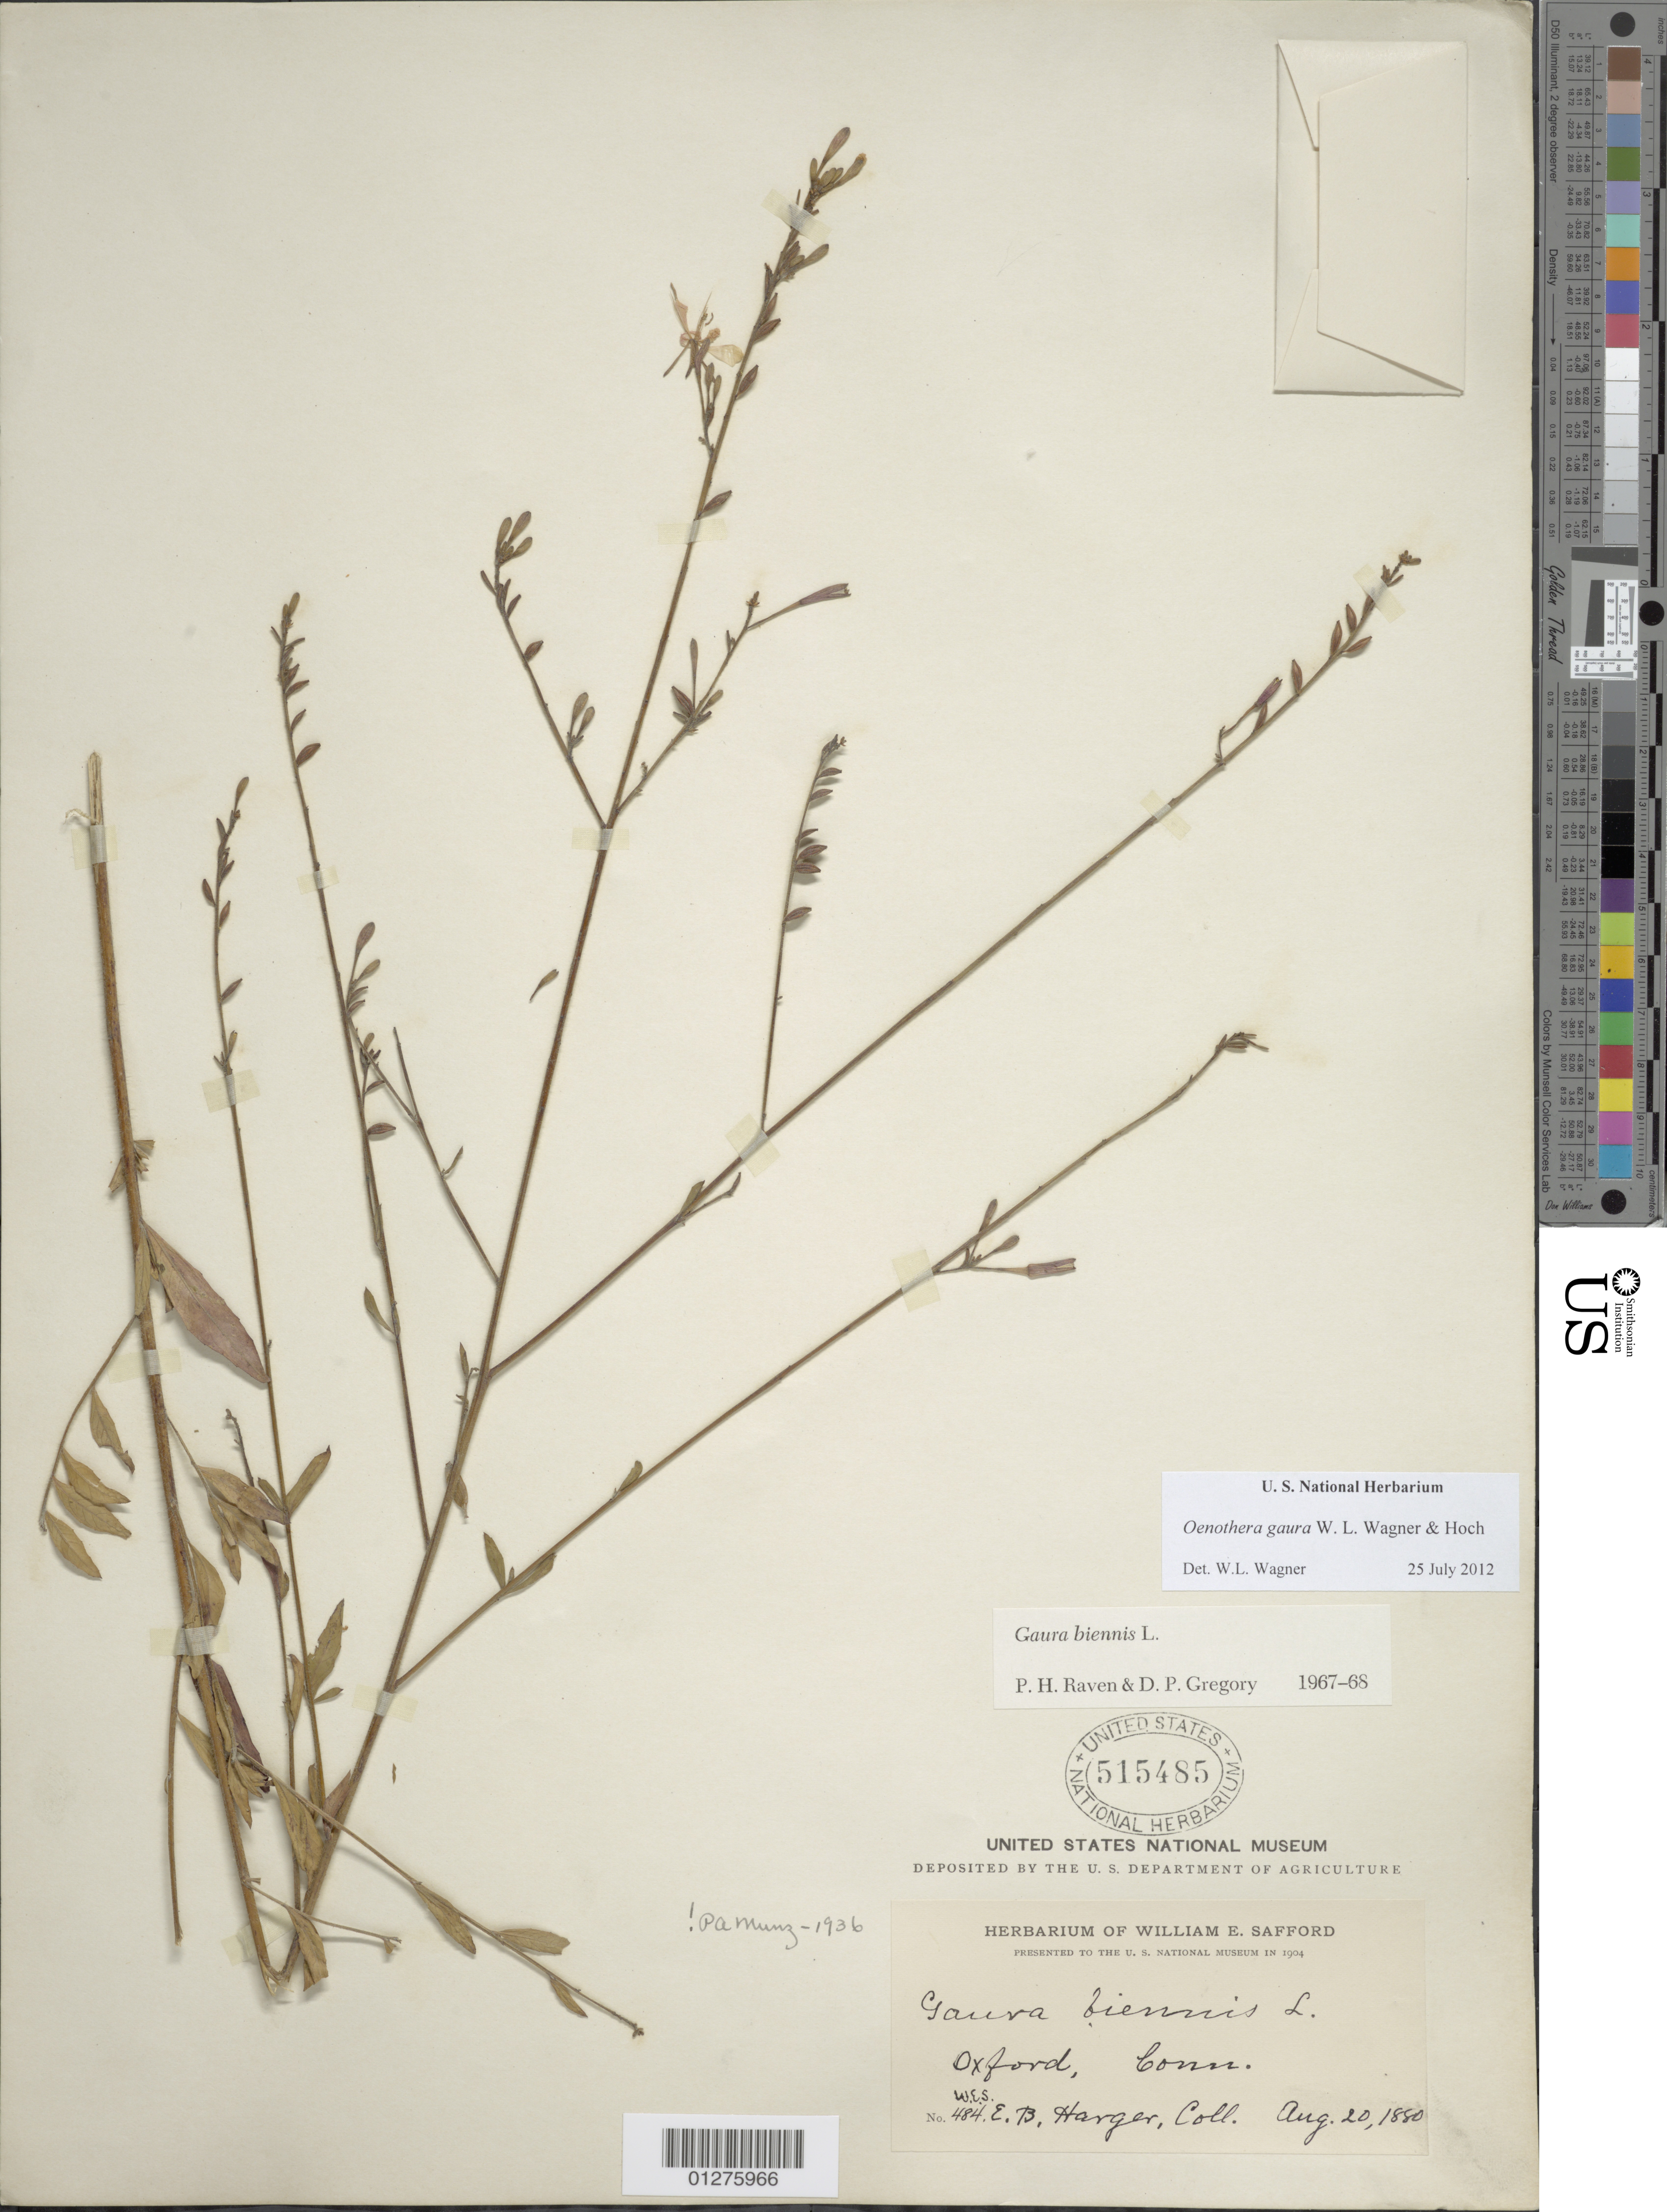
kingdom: Plantae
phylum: Tracheophyta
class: Magnoliopsida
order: Myrtales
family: Onagraceae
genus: Oenothera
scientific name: Oenothera gaura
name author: W.L. Wagner & Hoch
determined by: Wagner, W. L., (BOT), Smithsonian Institution - National Museum of Natural History (UNITED STATES)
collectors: E. B. Harger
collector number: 484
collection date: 1880-08-20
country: United States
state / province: Connecticut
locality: Oxford.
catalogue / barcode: US 515485